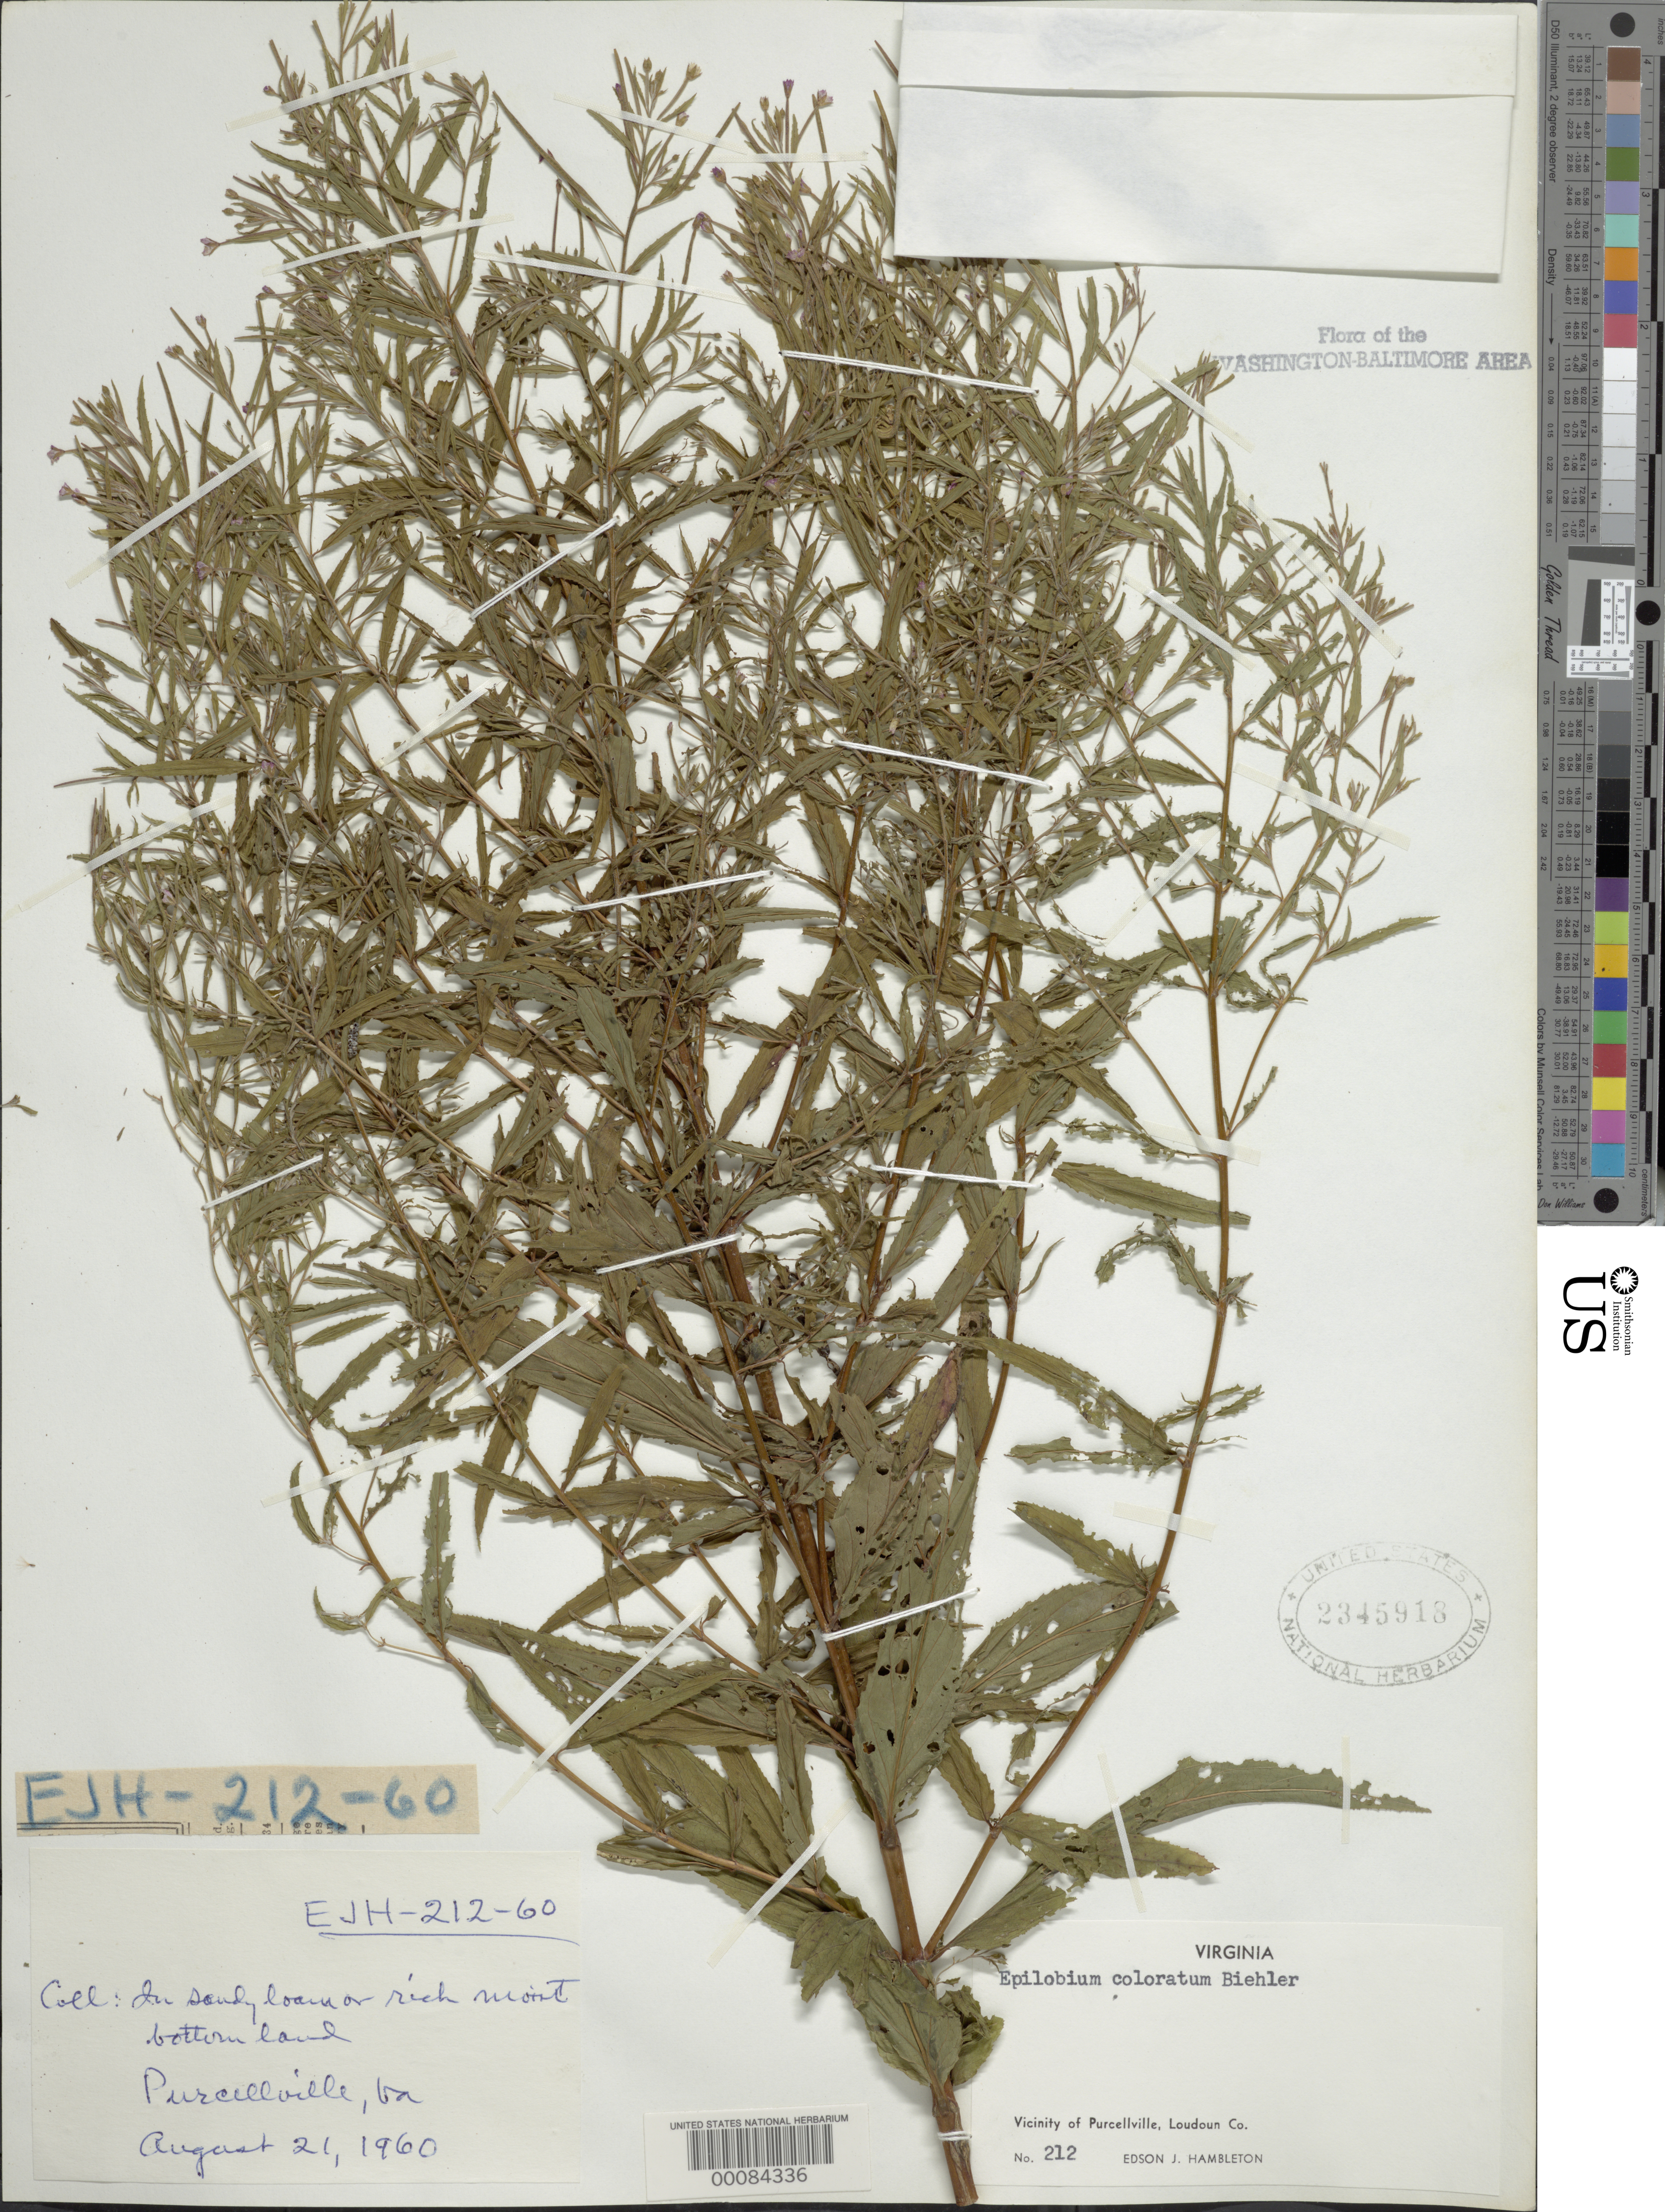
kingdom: Plantae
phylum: Tracheophyta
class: Magnoliopsida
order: Myrtales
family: Onagraceae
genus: Epilobium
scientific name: Epilobium coloratum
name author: Biehler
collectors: E. Hambleton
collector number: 212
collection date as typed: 21 Aug 1960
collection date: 1960-08-21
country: United States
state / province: Virginia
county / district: Loudoun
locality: Purcellville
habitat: In sandy loam or rich moist bottom land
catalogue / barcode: US 2345918